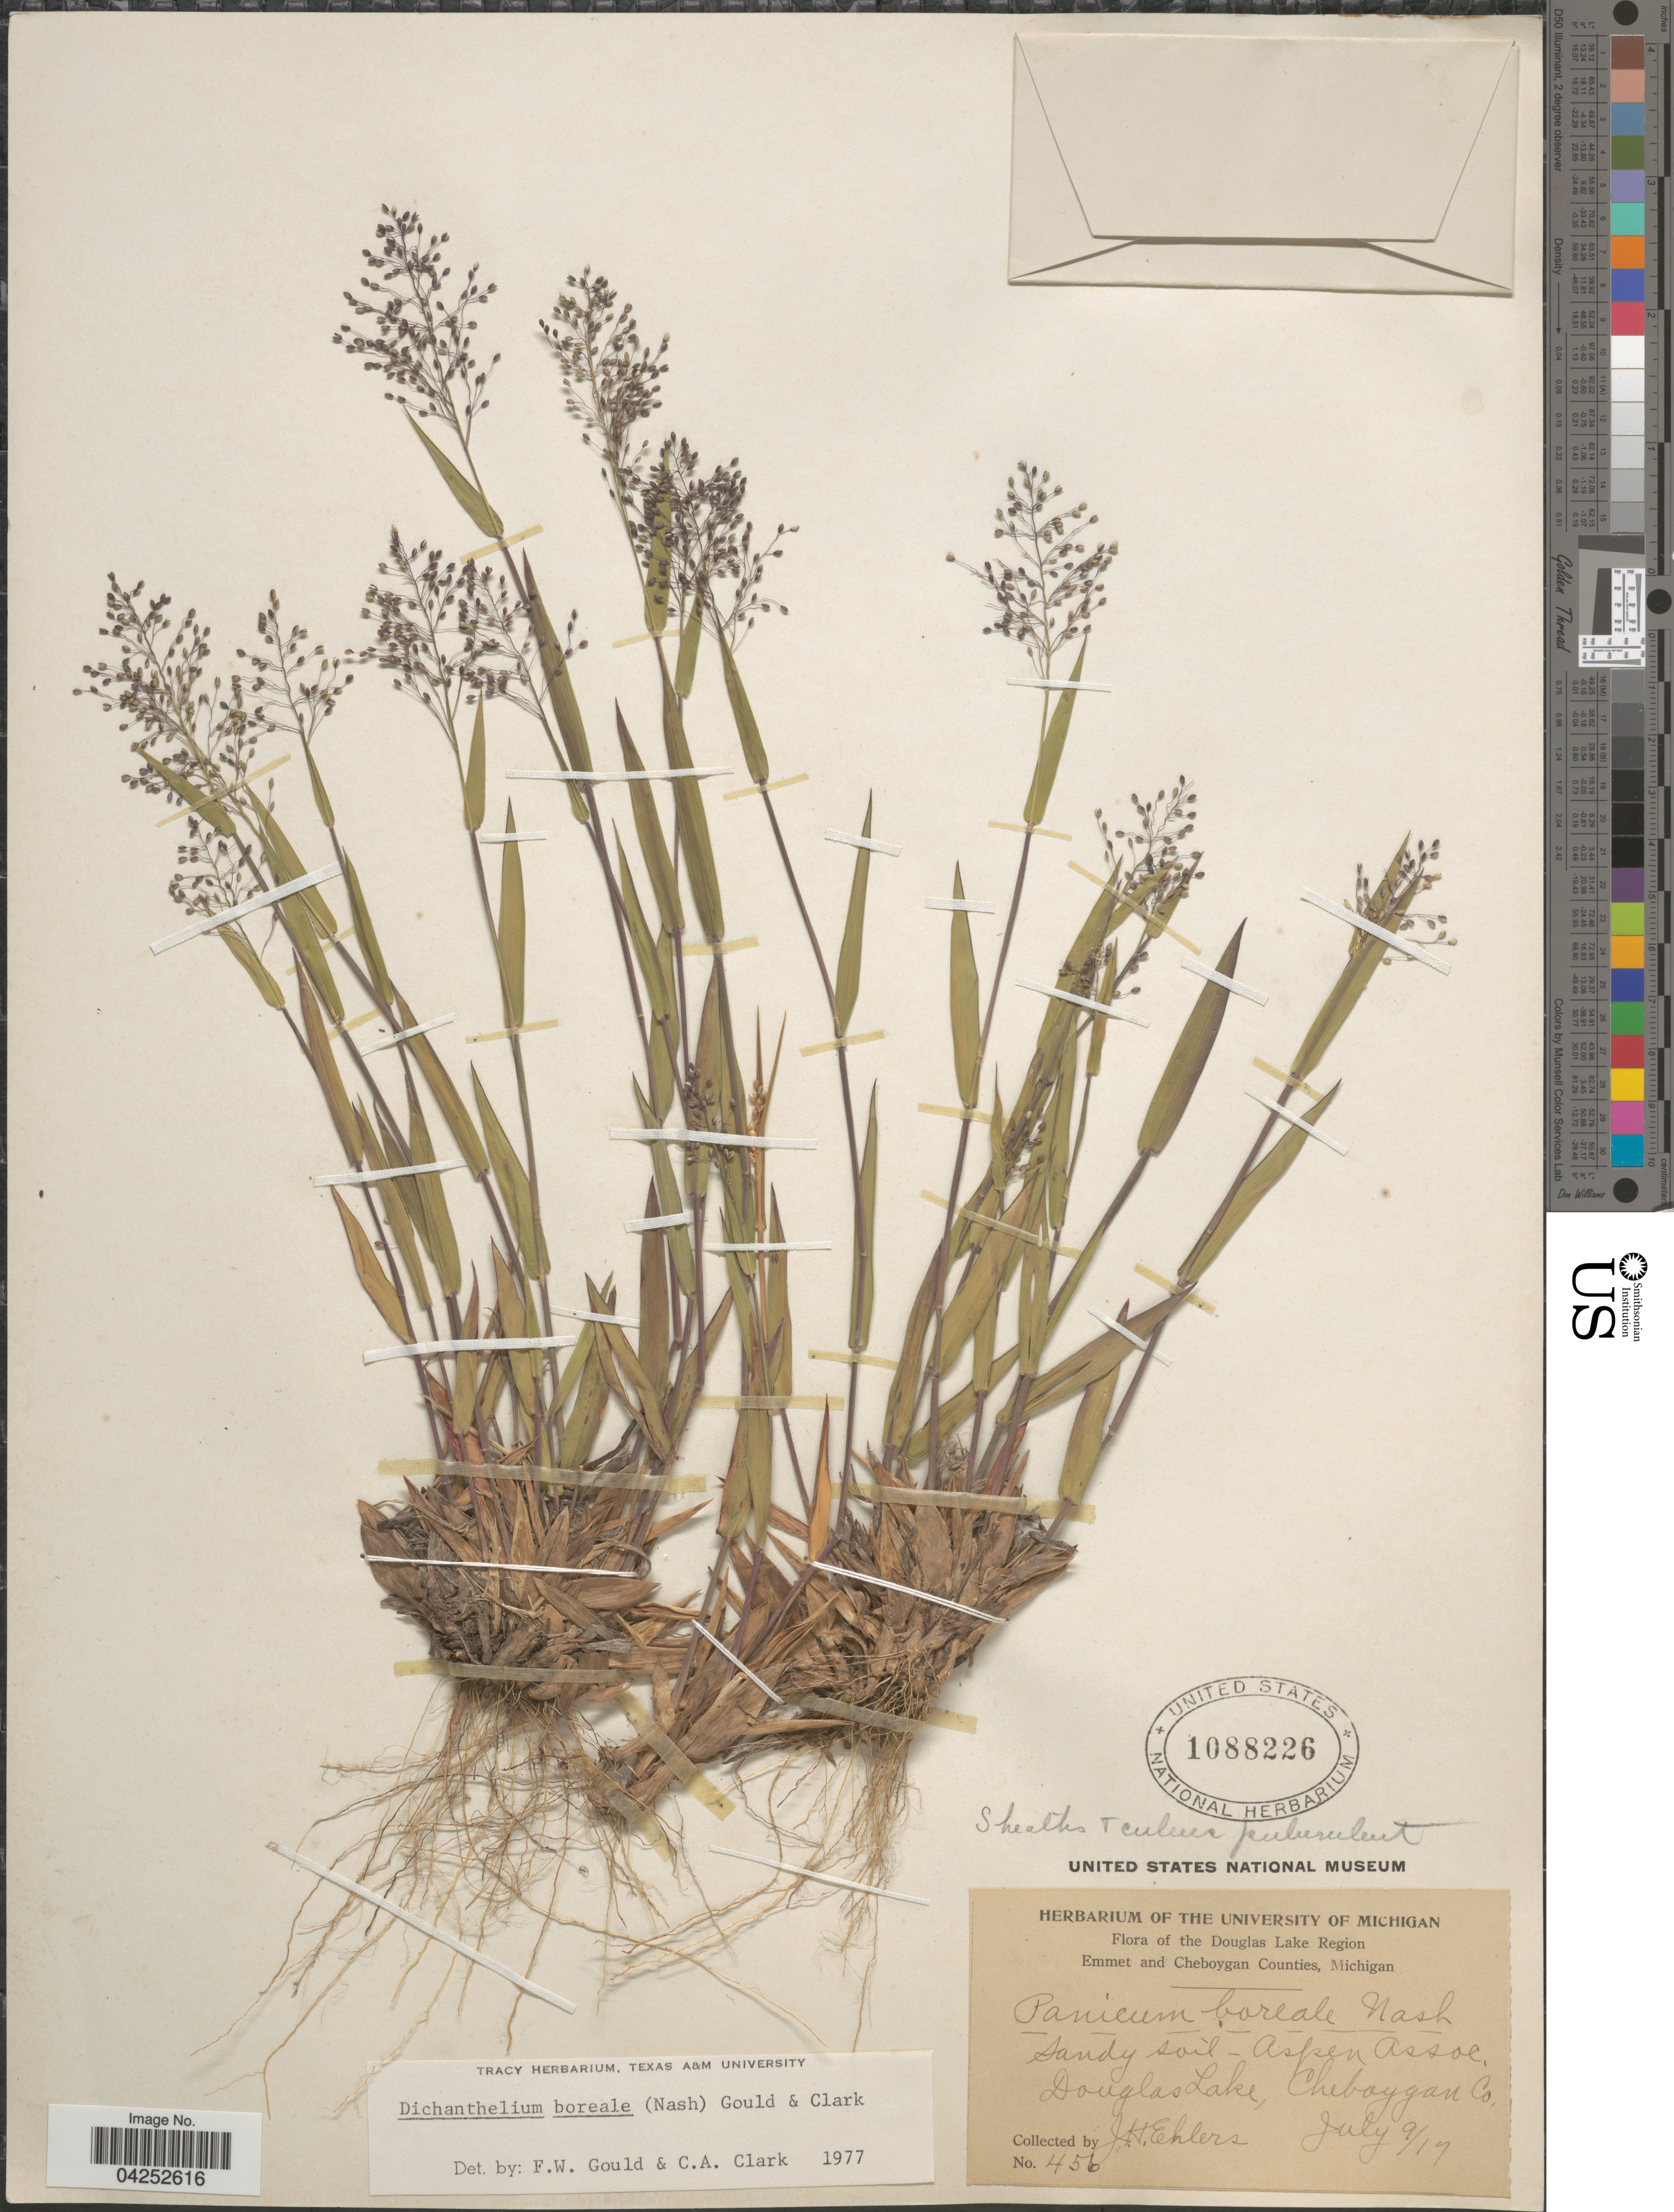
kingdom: Plantae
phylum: Tracheophyta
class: Liliopsida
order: Poales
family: Poaceae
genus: Dichanthelium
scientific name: Dichanthelium boreale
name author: (Nash) Freckmann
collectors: J. H. Ehlers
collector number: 456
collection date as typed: Transcribed d/m/y: 9/7/17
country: United States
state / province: Michigan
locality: Douglas Lake Region. Sandy soil - Aspen Assoc., Douglas Lake, Cheboygan Co.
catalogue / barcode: US 1088226